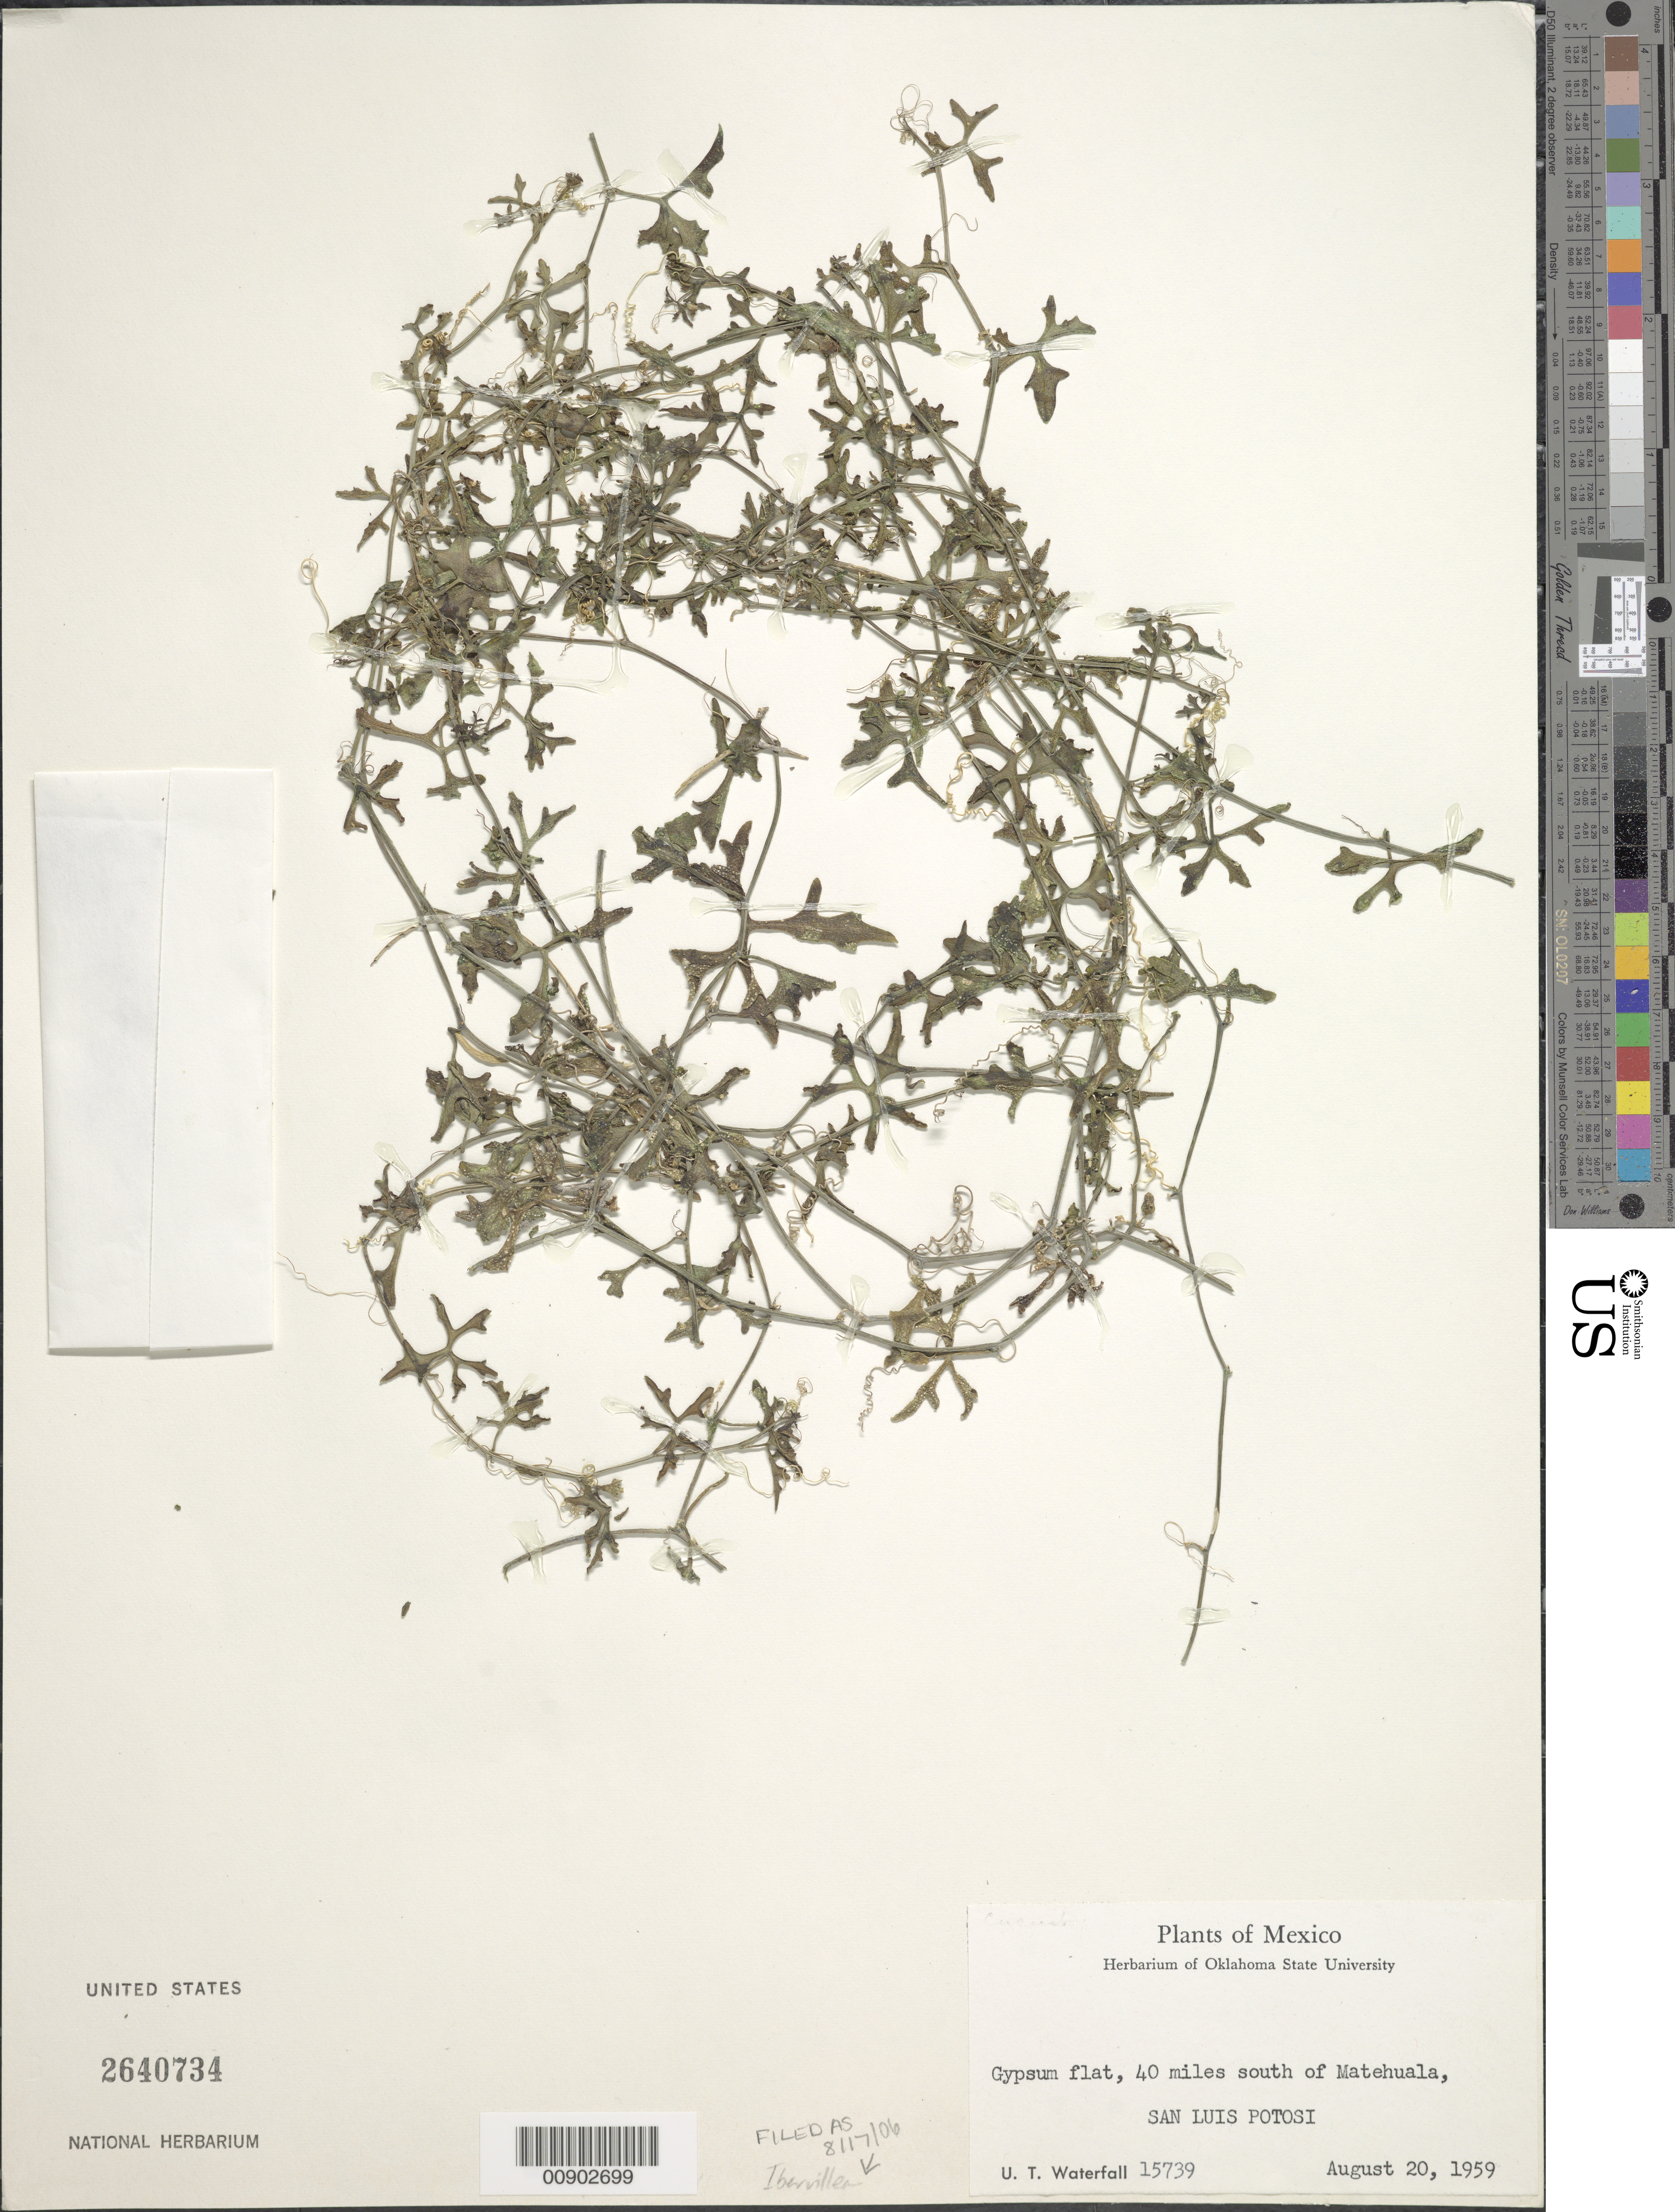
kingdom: Plantae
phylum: Tracheophyta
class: Magnoliopsida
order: Cucurbitales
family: Cucurbitaceae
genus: Ibervillea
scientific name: Ibervillea sp.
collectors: U. T. Waterfall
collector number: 15739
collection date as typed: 20 Aug 1959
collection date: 1959-08-20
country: Mexico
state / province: San Luis Potosí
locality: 40 miles south of Matehuala, San Luis Potosí.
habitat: Gypsum flat.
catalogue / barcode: US 2640734